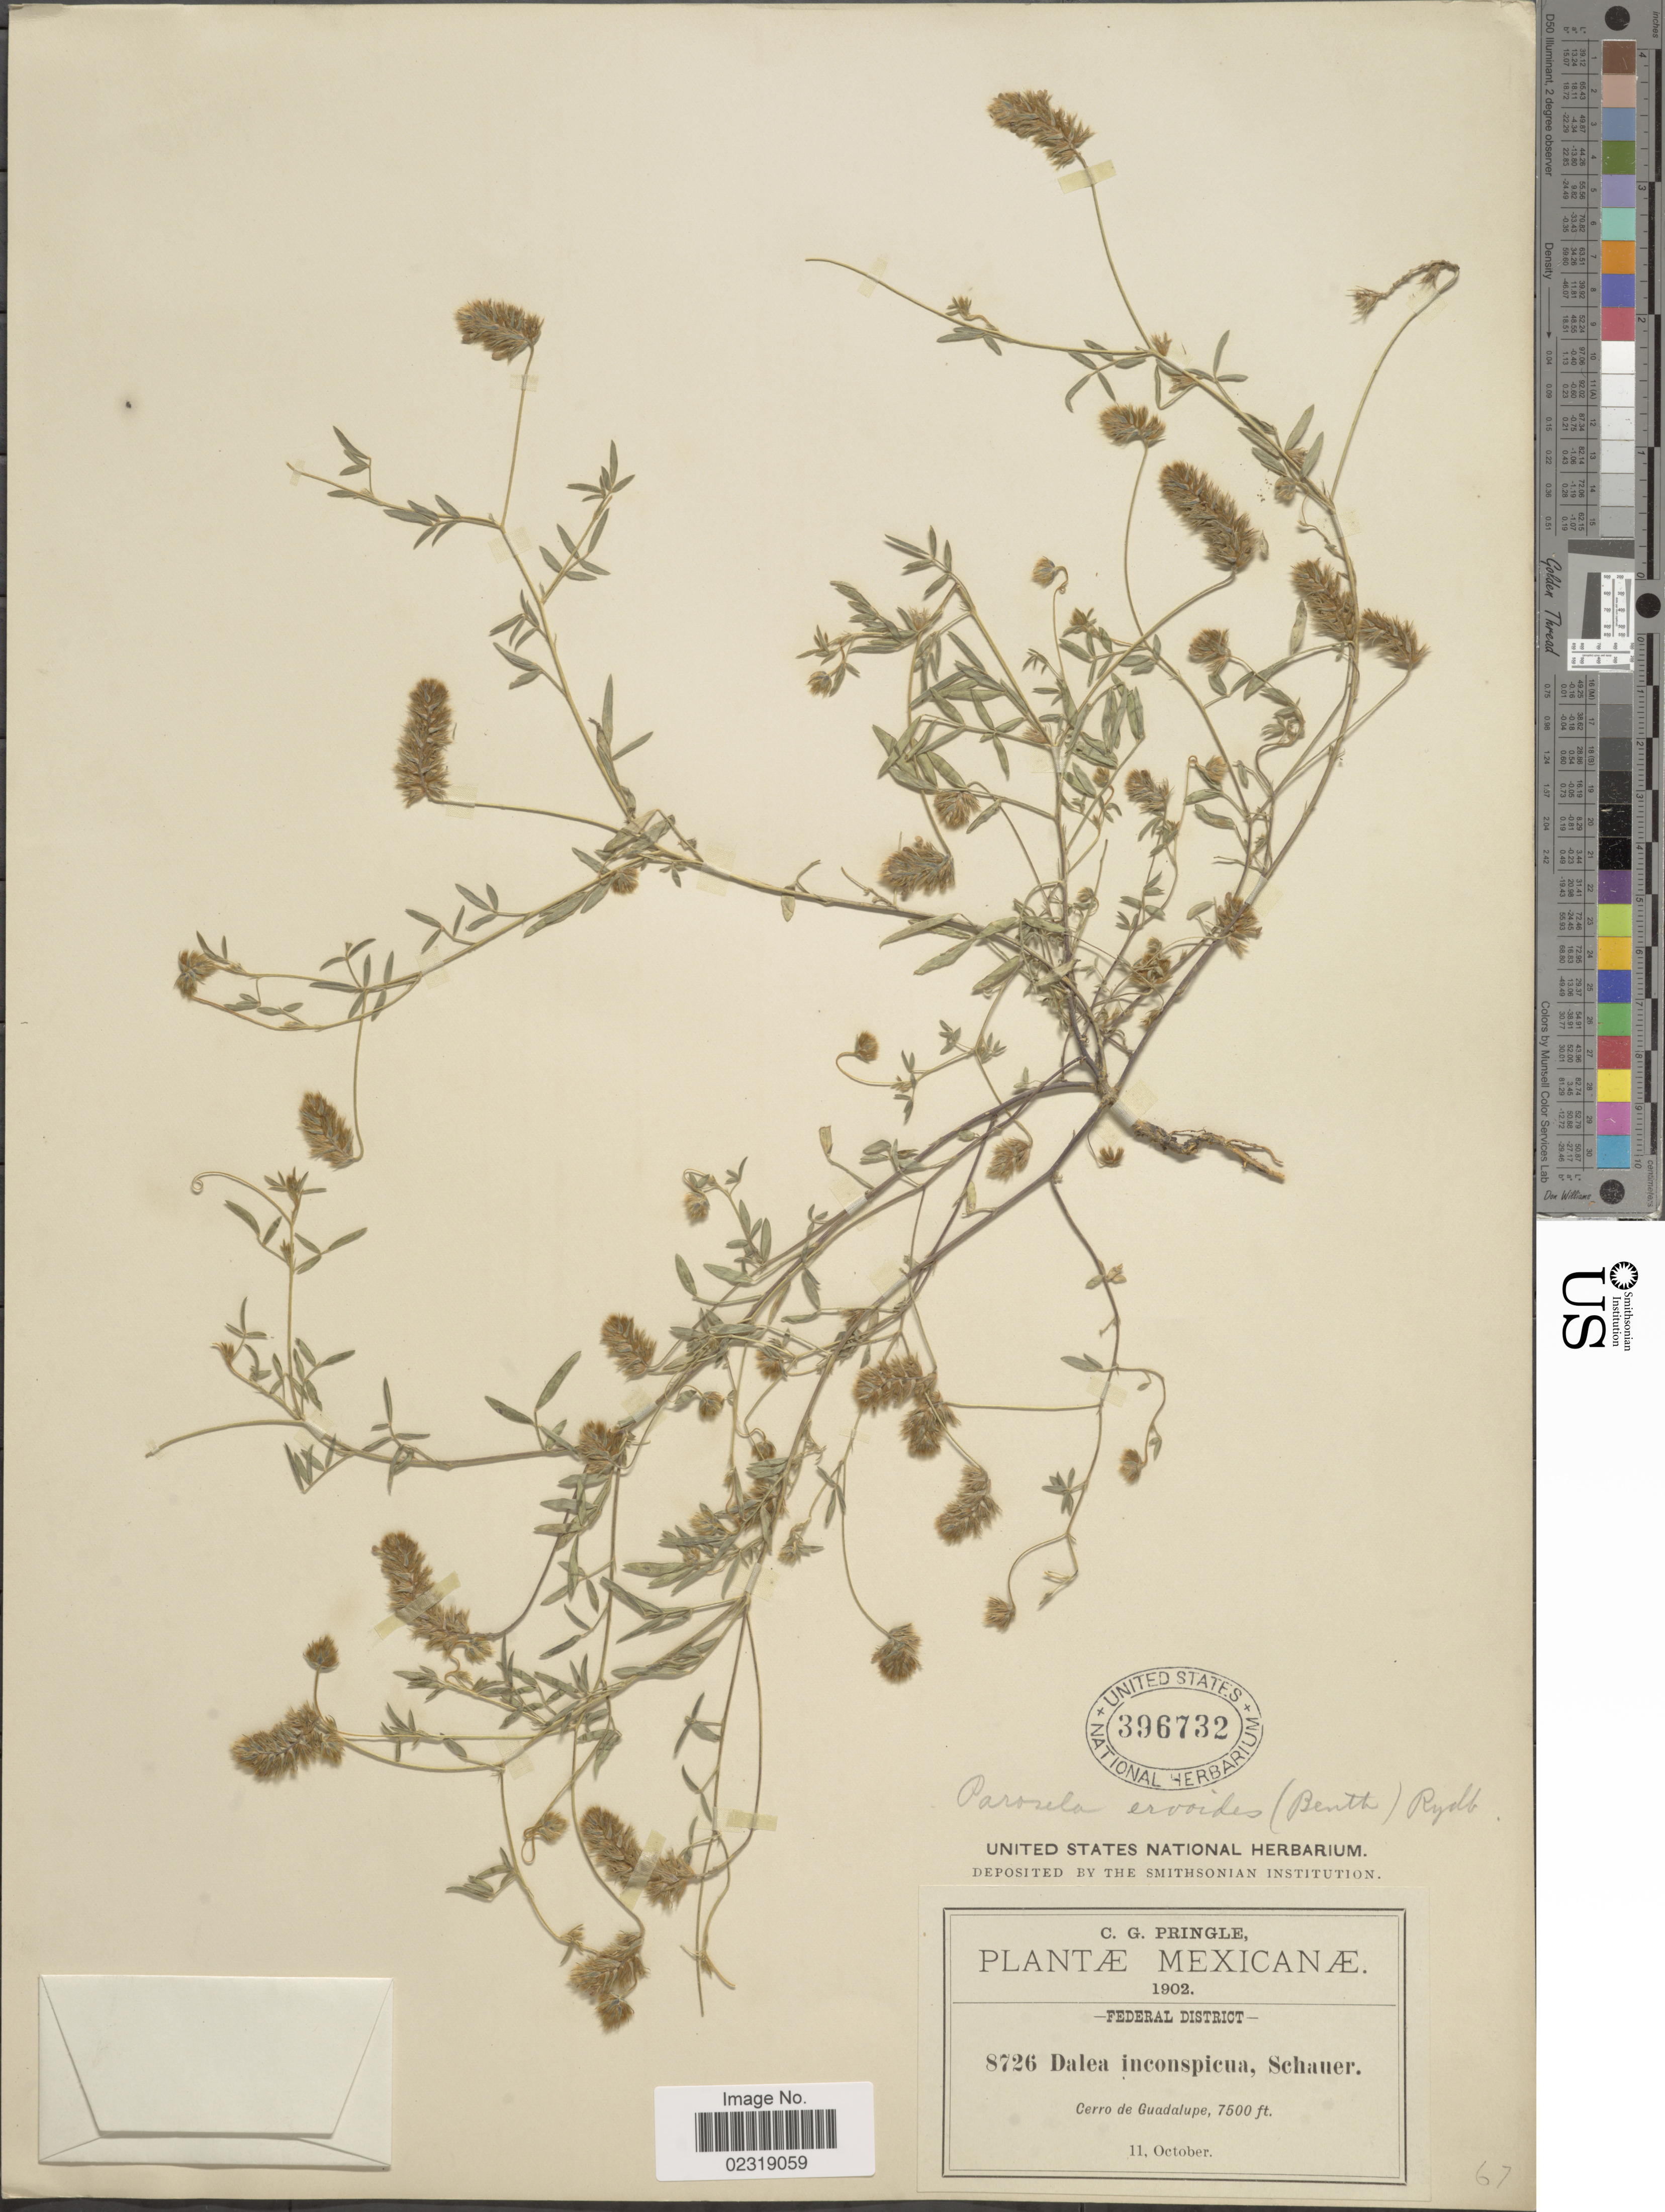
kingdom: Plantae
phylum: Tracheophyta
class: Magnoliopsida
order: Fabales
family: Fabaceae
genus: Dalea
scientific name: Dalea cliffortiana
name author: Willd.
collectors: C. G. Pringle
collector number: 8726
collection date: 1902-10-11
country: Mexico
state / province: Distrito Federal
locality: Federal District, Cerro de Guadalupe.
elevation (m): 2286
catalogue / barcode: US 396732